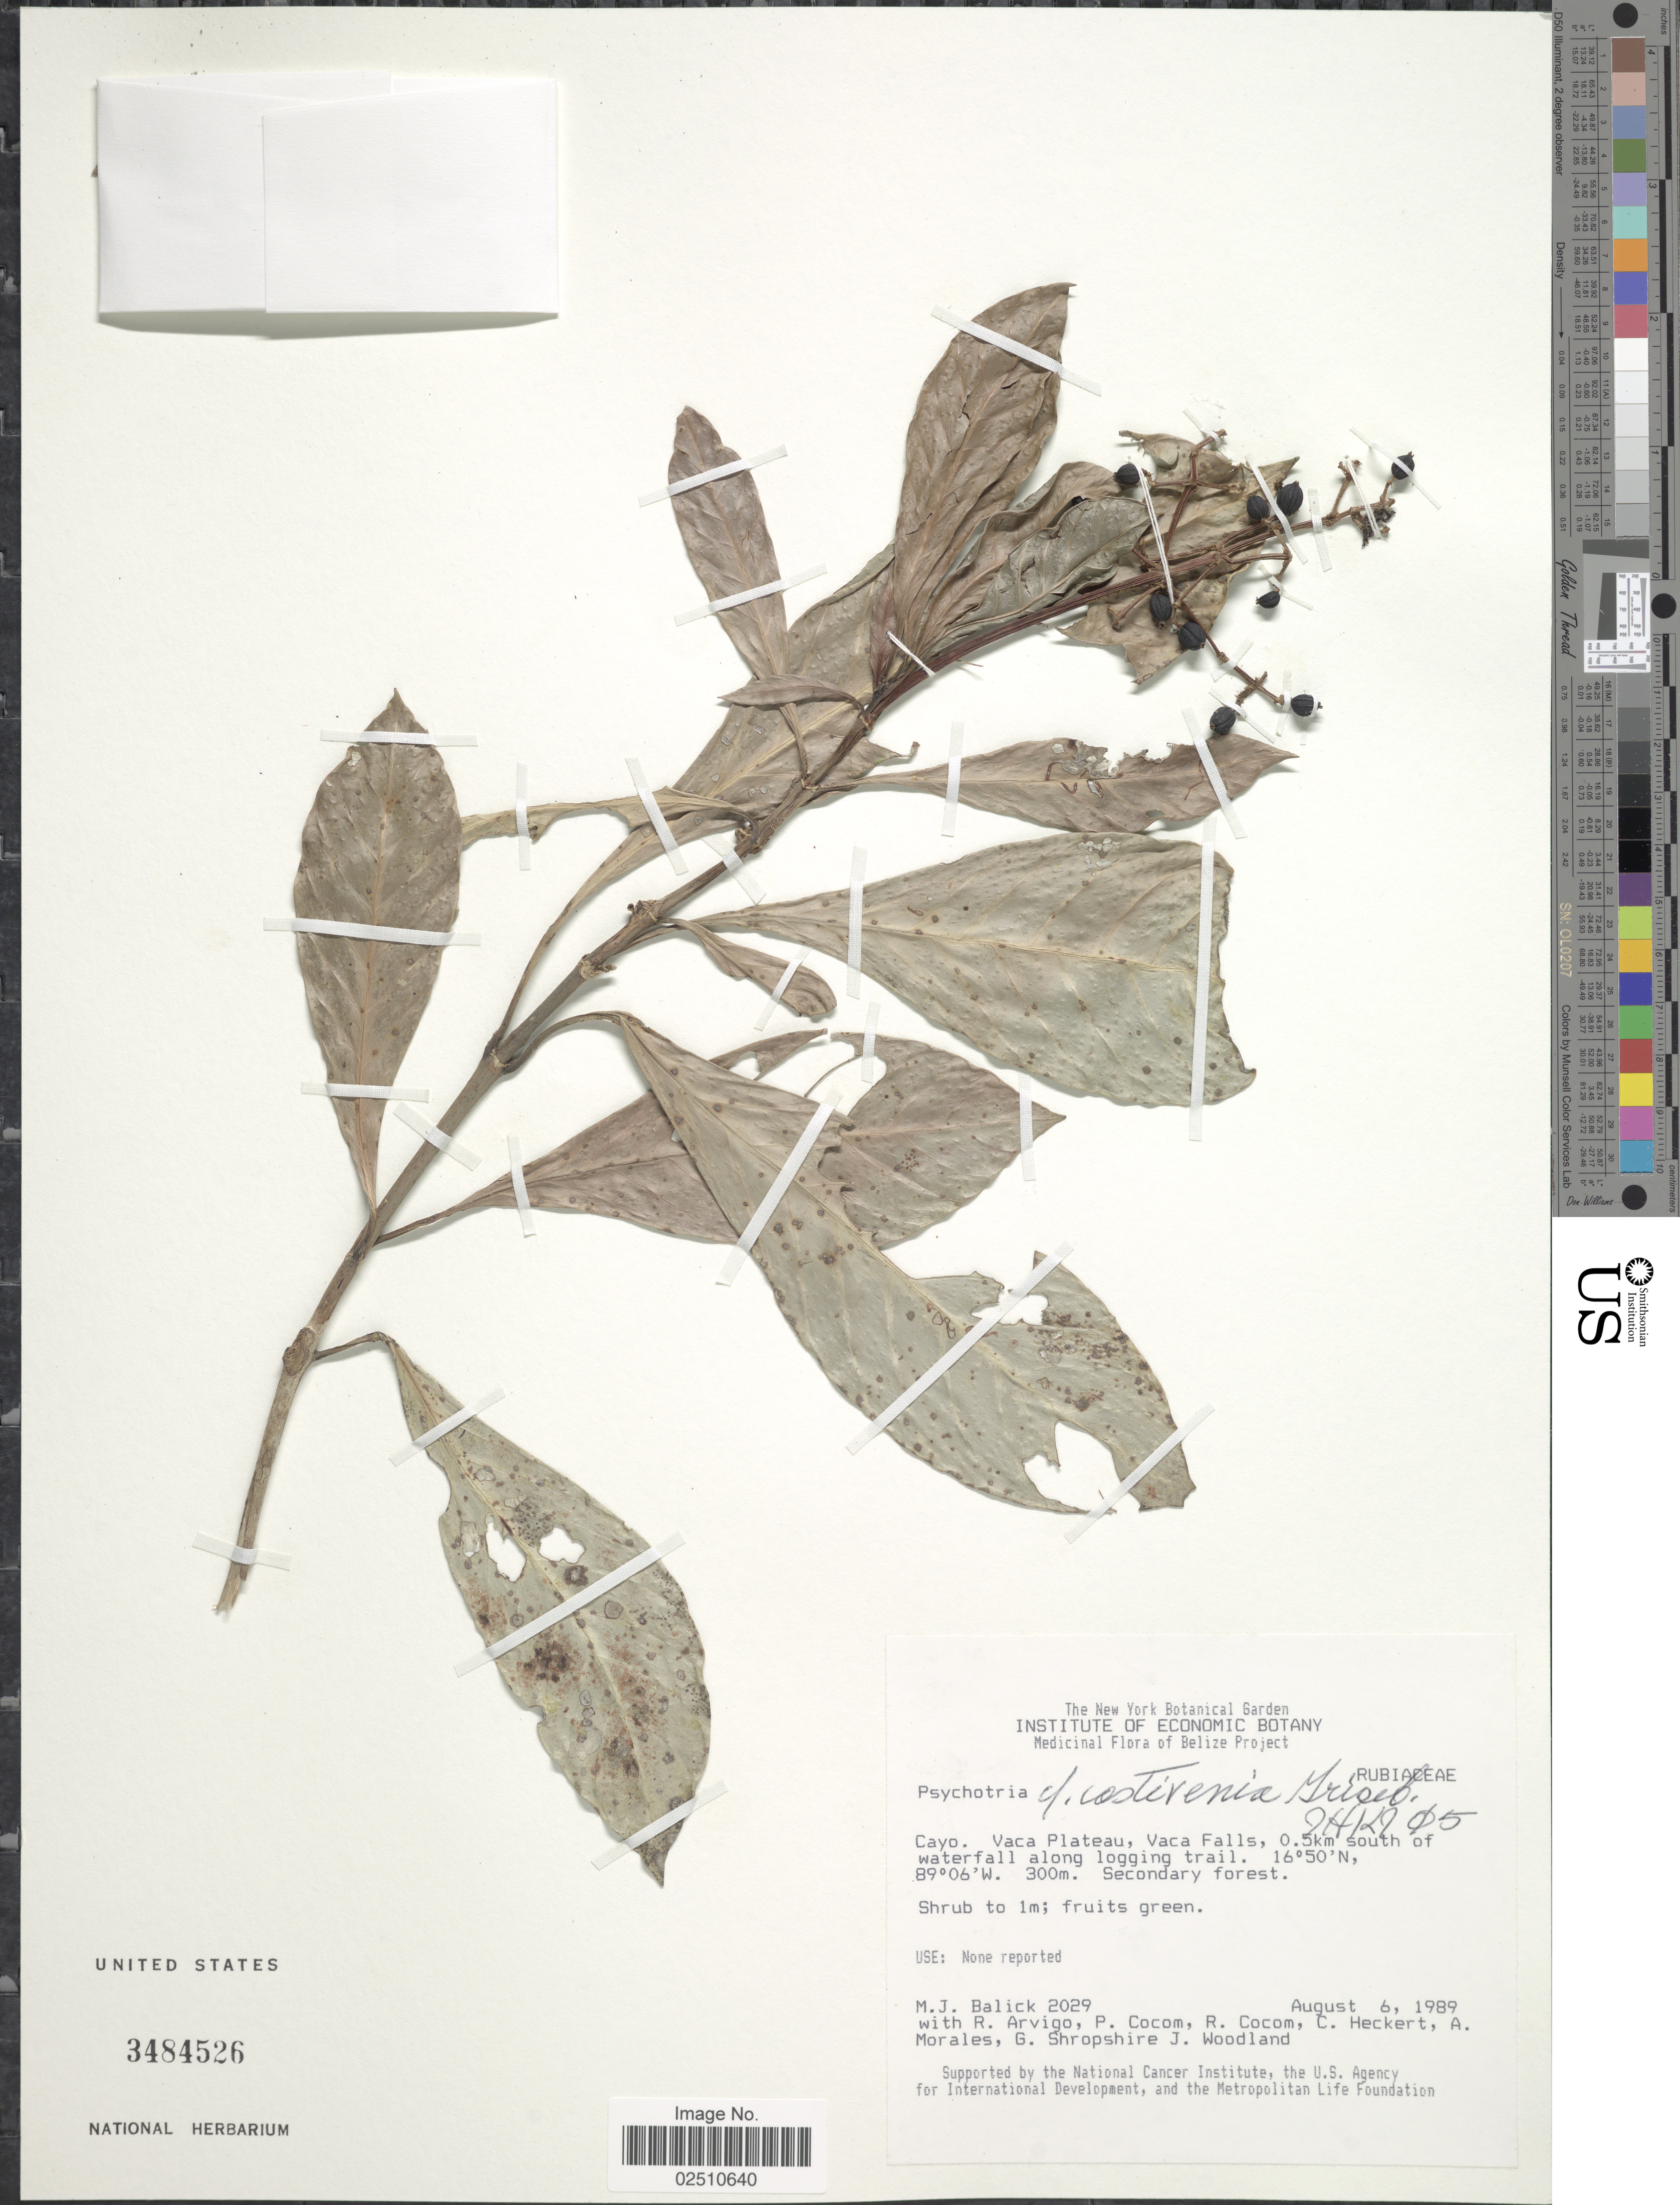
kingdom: Plantae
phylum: Tracheophyta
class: Magnoliopsida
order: Gentianales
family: Rubiaceae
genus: Psychotria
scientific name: Psychotria costivenia var. costivenia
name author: Griseb.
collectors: M. J. Balick, R. Arvigo, P. Cocom, R. Cocom & et al.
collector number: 2029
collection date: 1989-08-06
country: Belize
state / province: Cayo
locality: Vaca Plateau, Vaca Falls, 0.5 km south of waterfall along logging trail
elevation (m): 300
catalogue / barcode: US 3484526